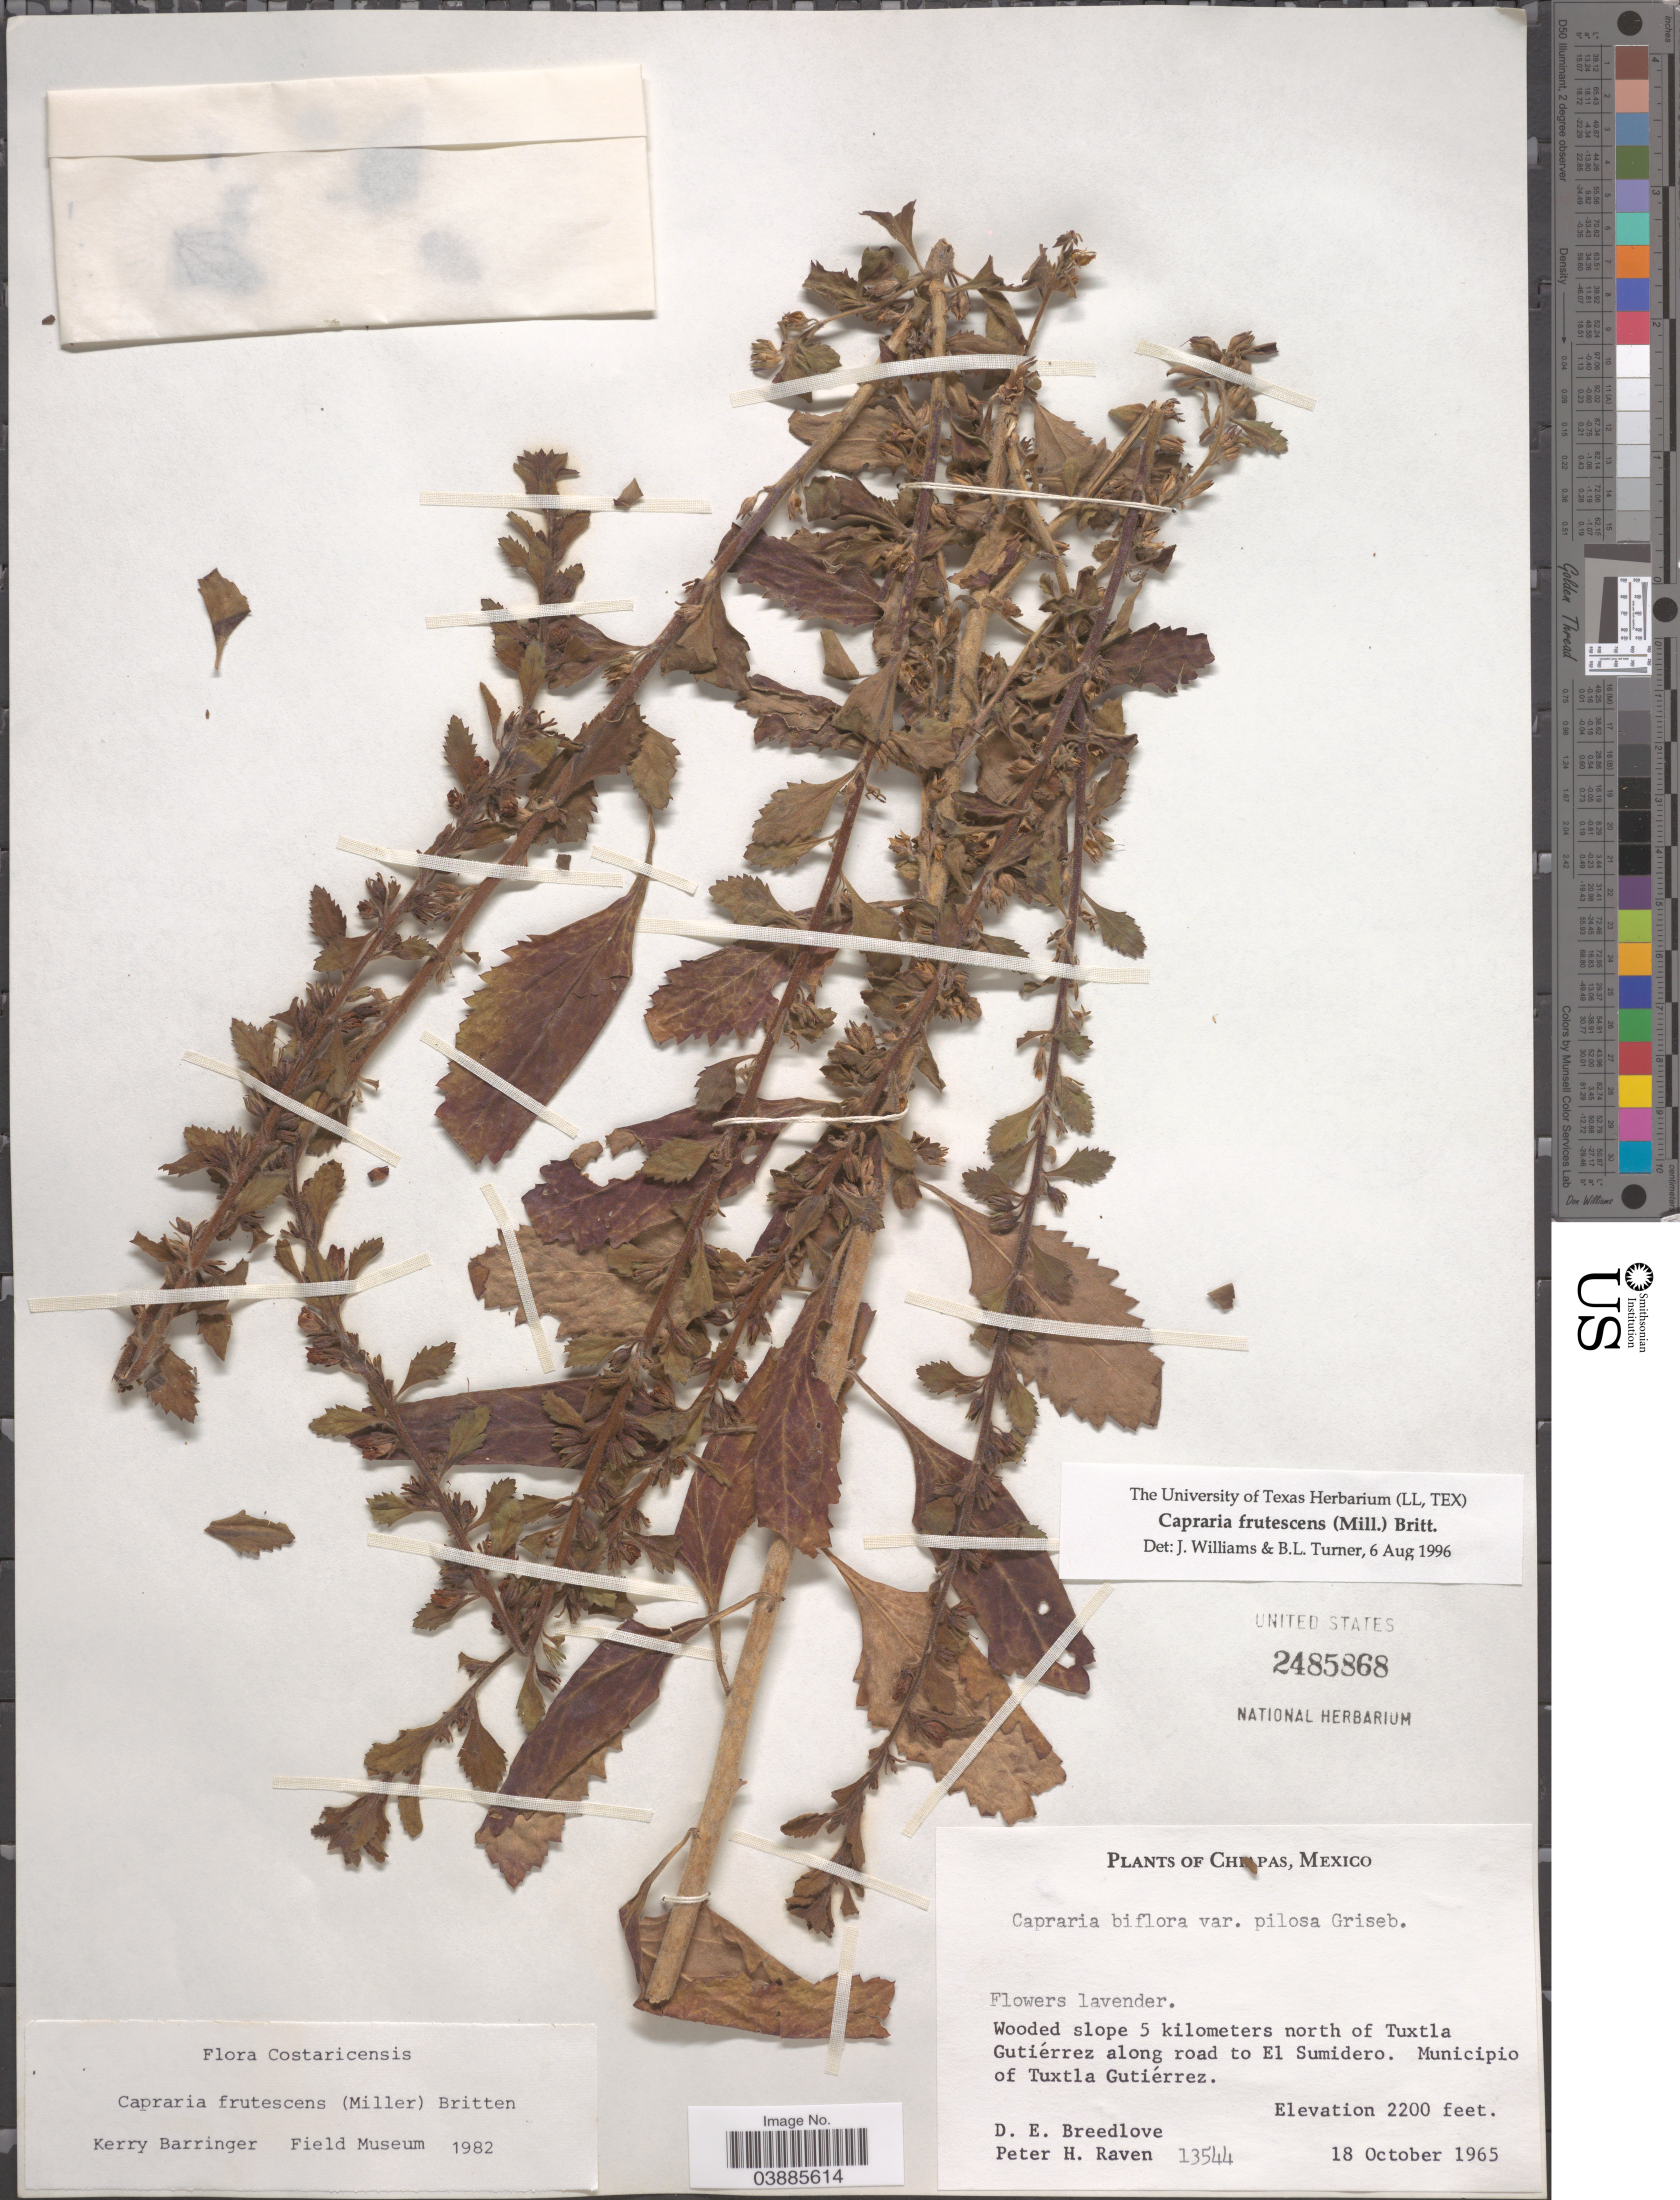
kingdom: Plantae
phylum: Tracheophyta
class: Magnoliopsida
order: Lamiales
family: Scrophulariaceae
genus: Capraria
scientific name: Capraria frutescens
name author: (Mill.) Britton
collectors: D. E. Breedlove & P. Raven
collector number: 13544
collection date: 1965-10-18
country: Mexico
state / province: Chiapas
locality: Wooded slope 5 kilometers north of Tuxtla. Gutiérrez along road to El Sumidero. Municipio of Tuxtla Gutiérrez.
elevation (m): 671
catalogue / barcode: US 2485868